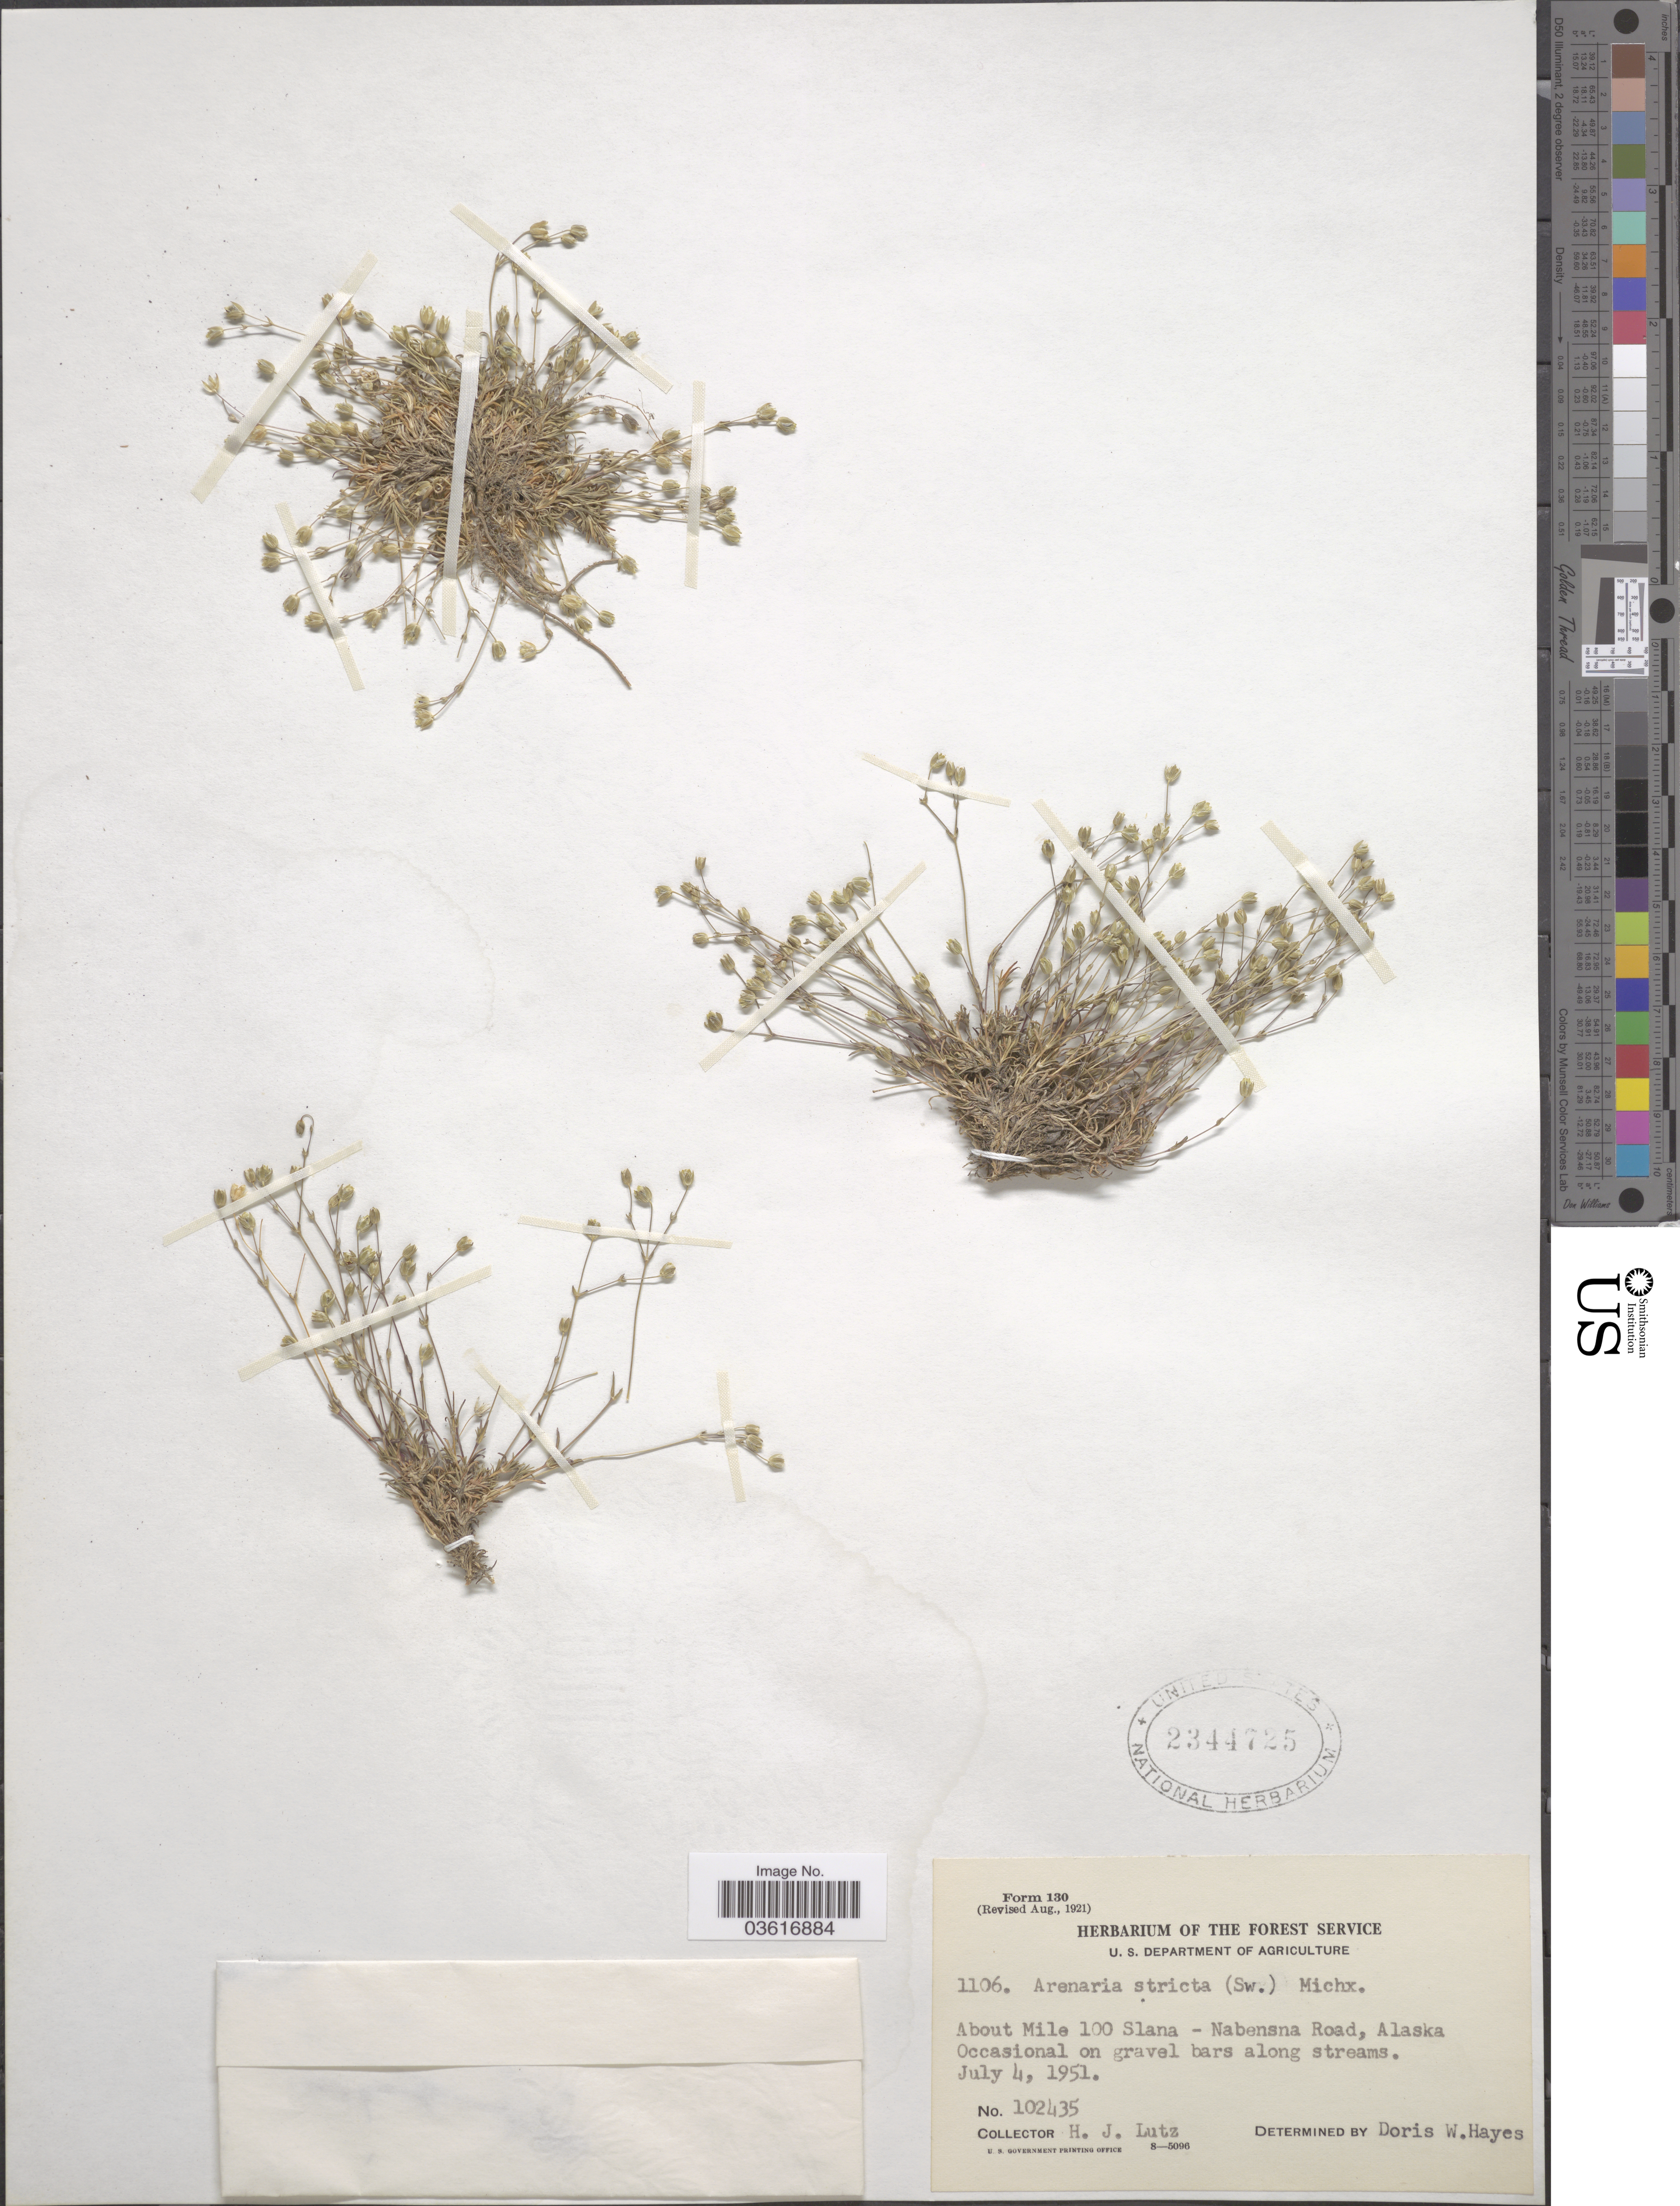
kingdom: Plantae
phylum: Tracheophyta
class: Magnoliopsida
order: Caryophyllales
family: Caryophyllaceae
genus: Minuartia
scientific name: Minuartia stricta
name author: (Sw.) Hiern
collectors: H. J. Lutz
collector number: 102435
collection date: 1951-07-04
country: United States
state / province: Alaska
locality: About Mile 100 Slana - Nabensna Road.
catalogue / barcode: US 2344725